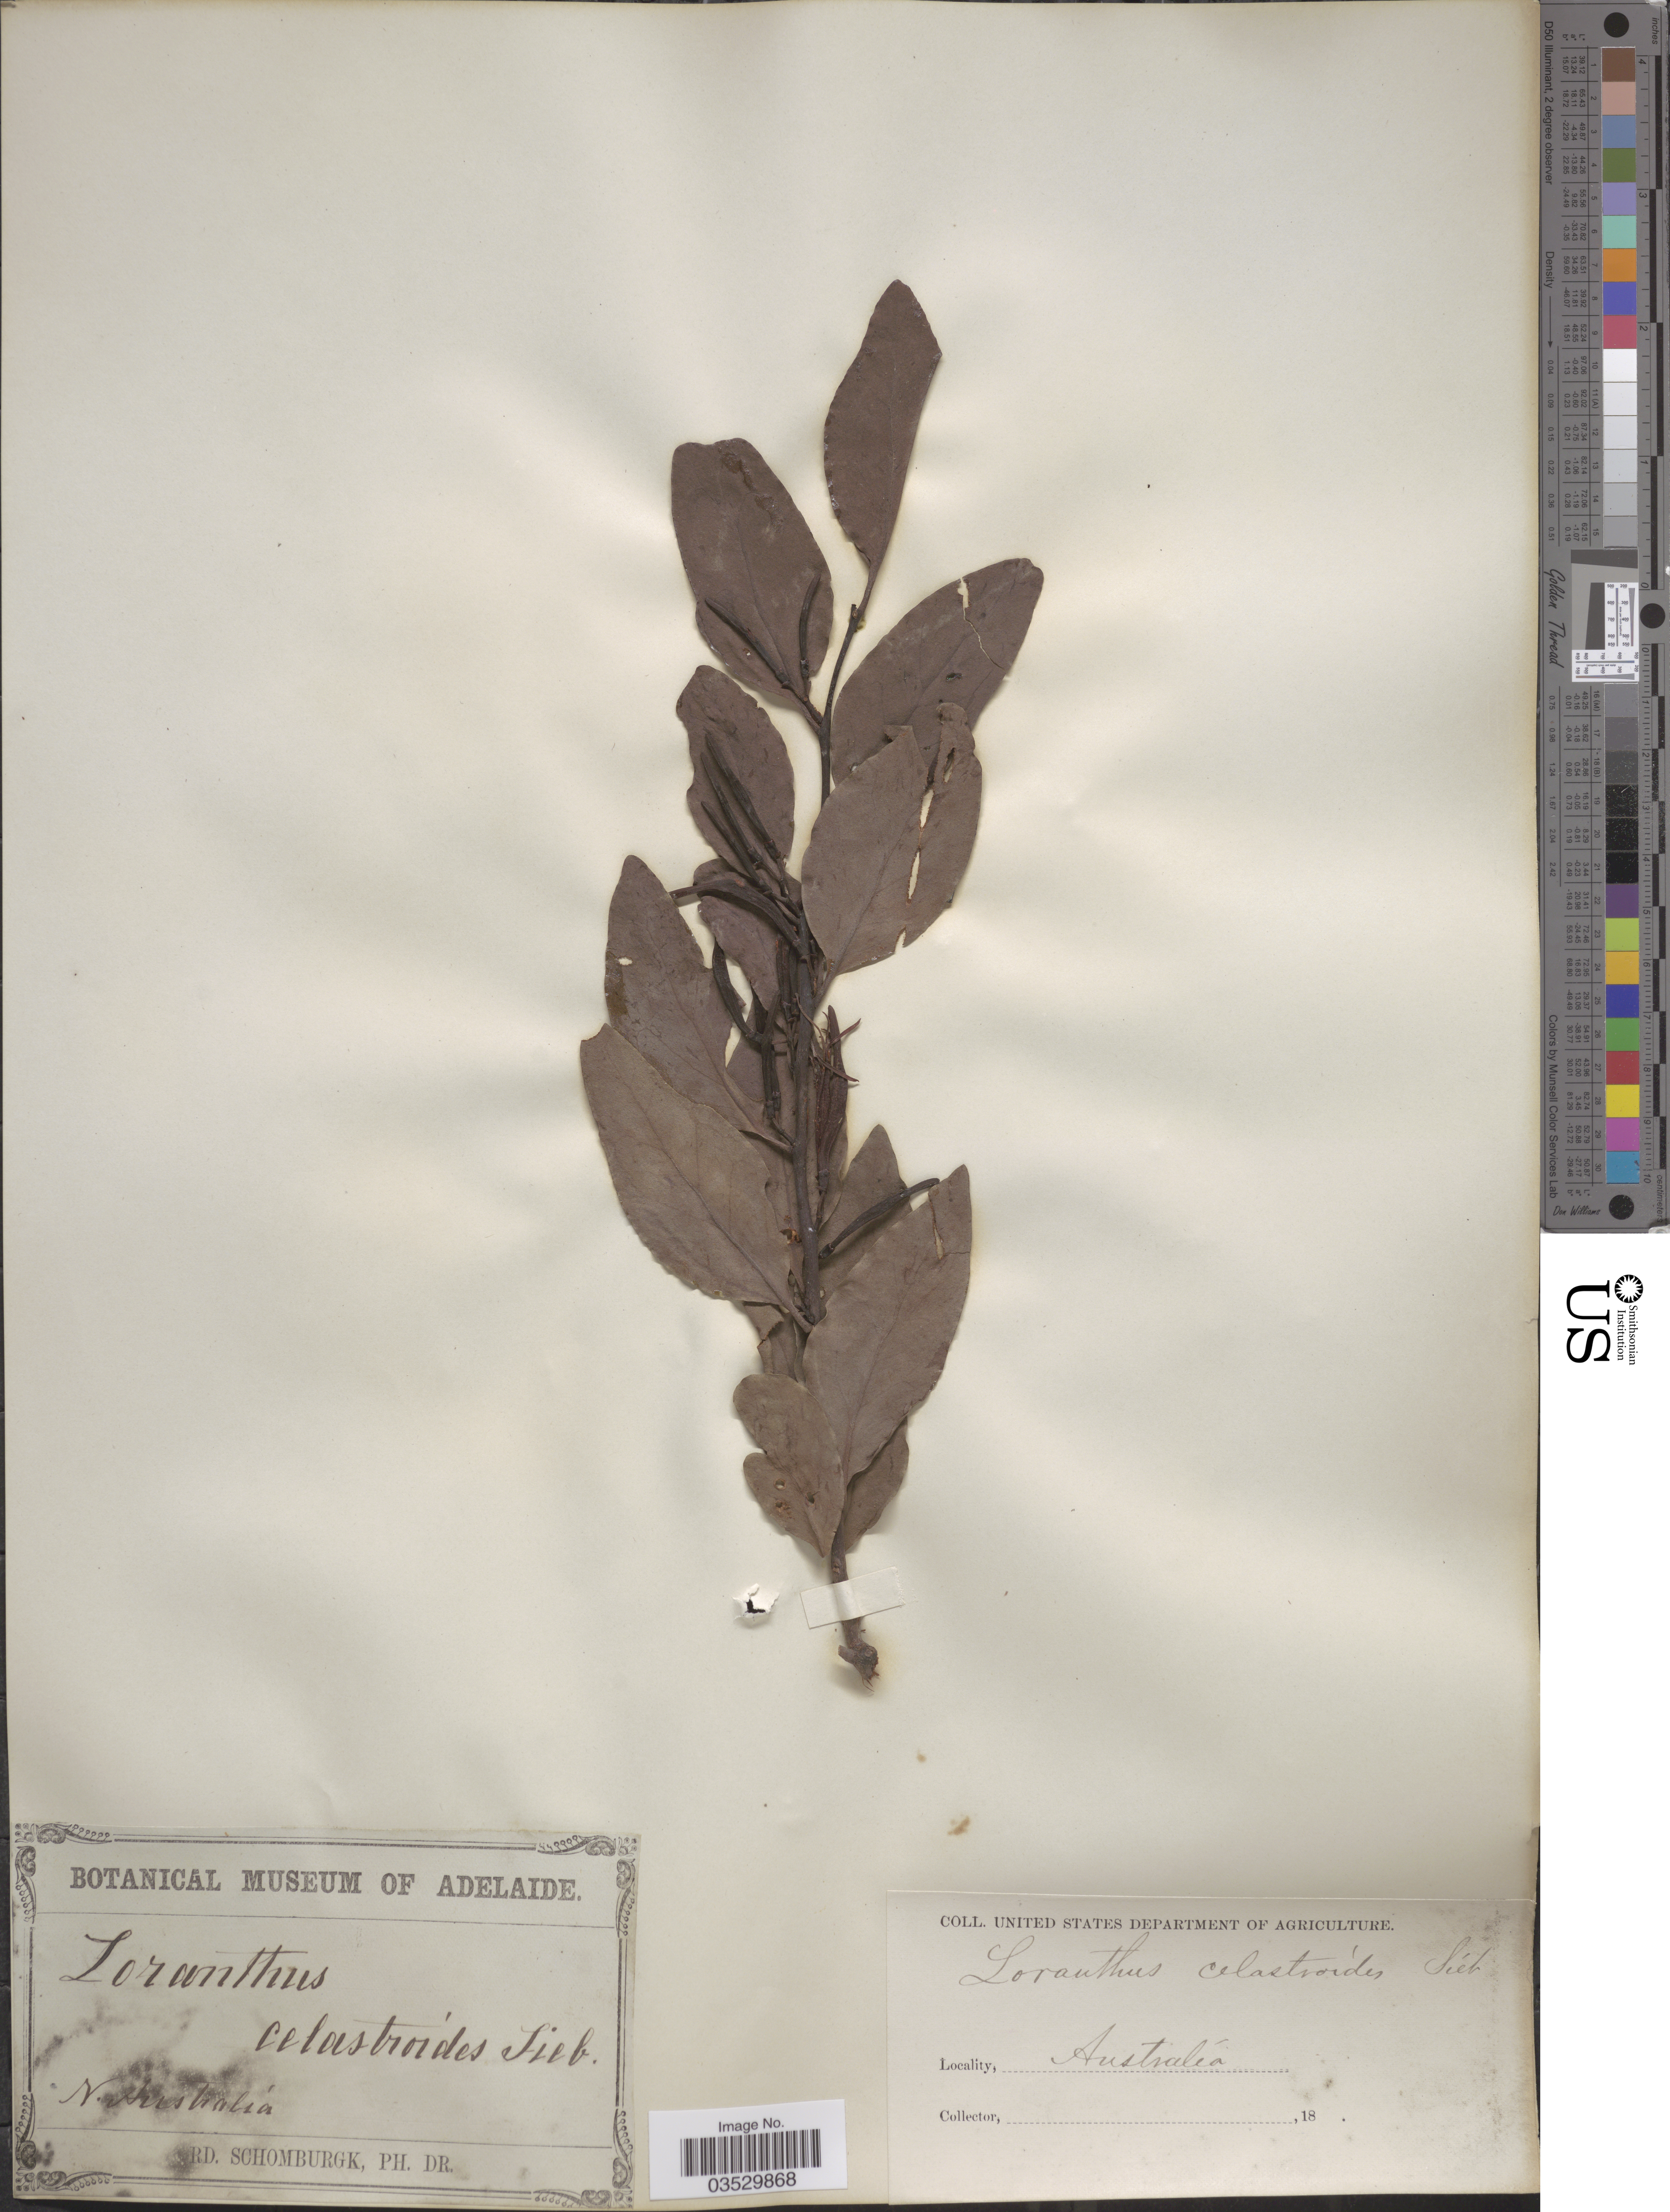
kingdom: Plantae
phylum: Tracheophyta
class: Magnoliopsida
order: Santalales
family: Loranthaceae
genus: Muellerina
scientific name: Muellerina celastroides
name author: (Schult. & Schult. f.) Tiegh.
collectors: M. R. Schomburgk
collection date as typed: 18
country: Australia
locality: N. Australia.